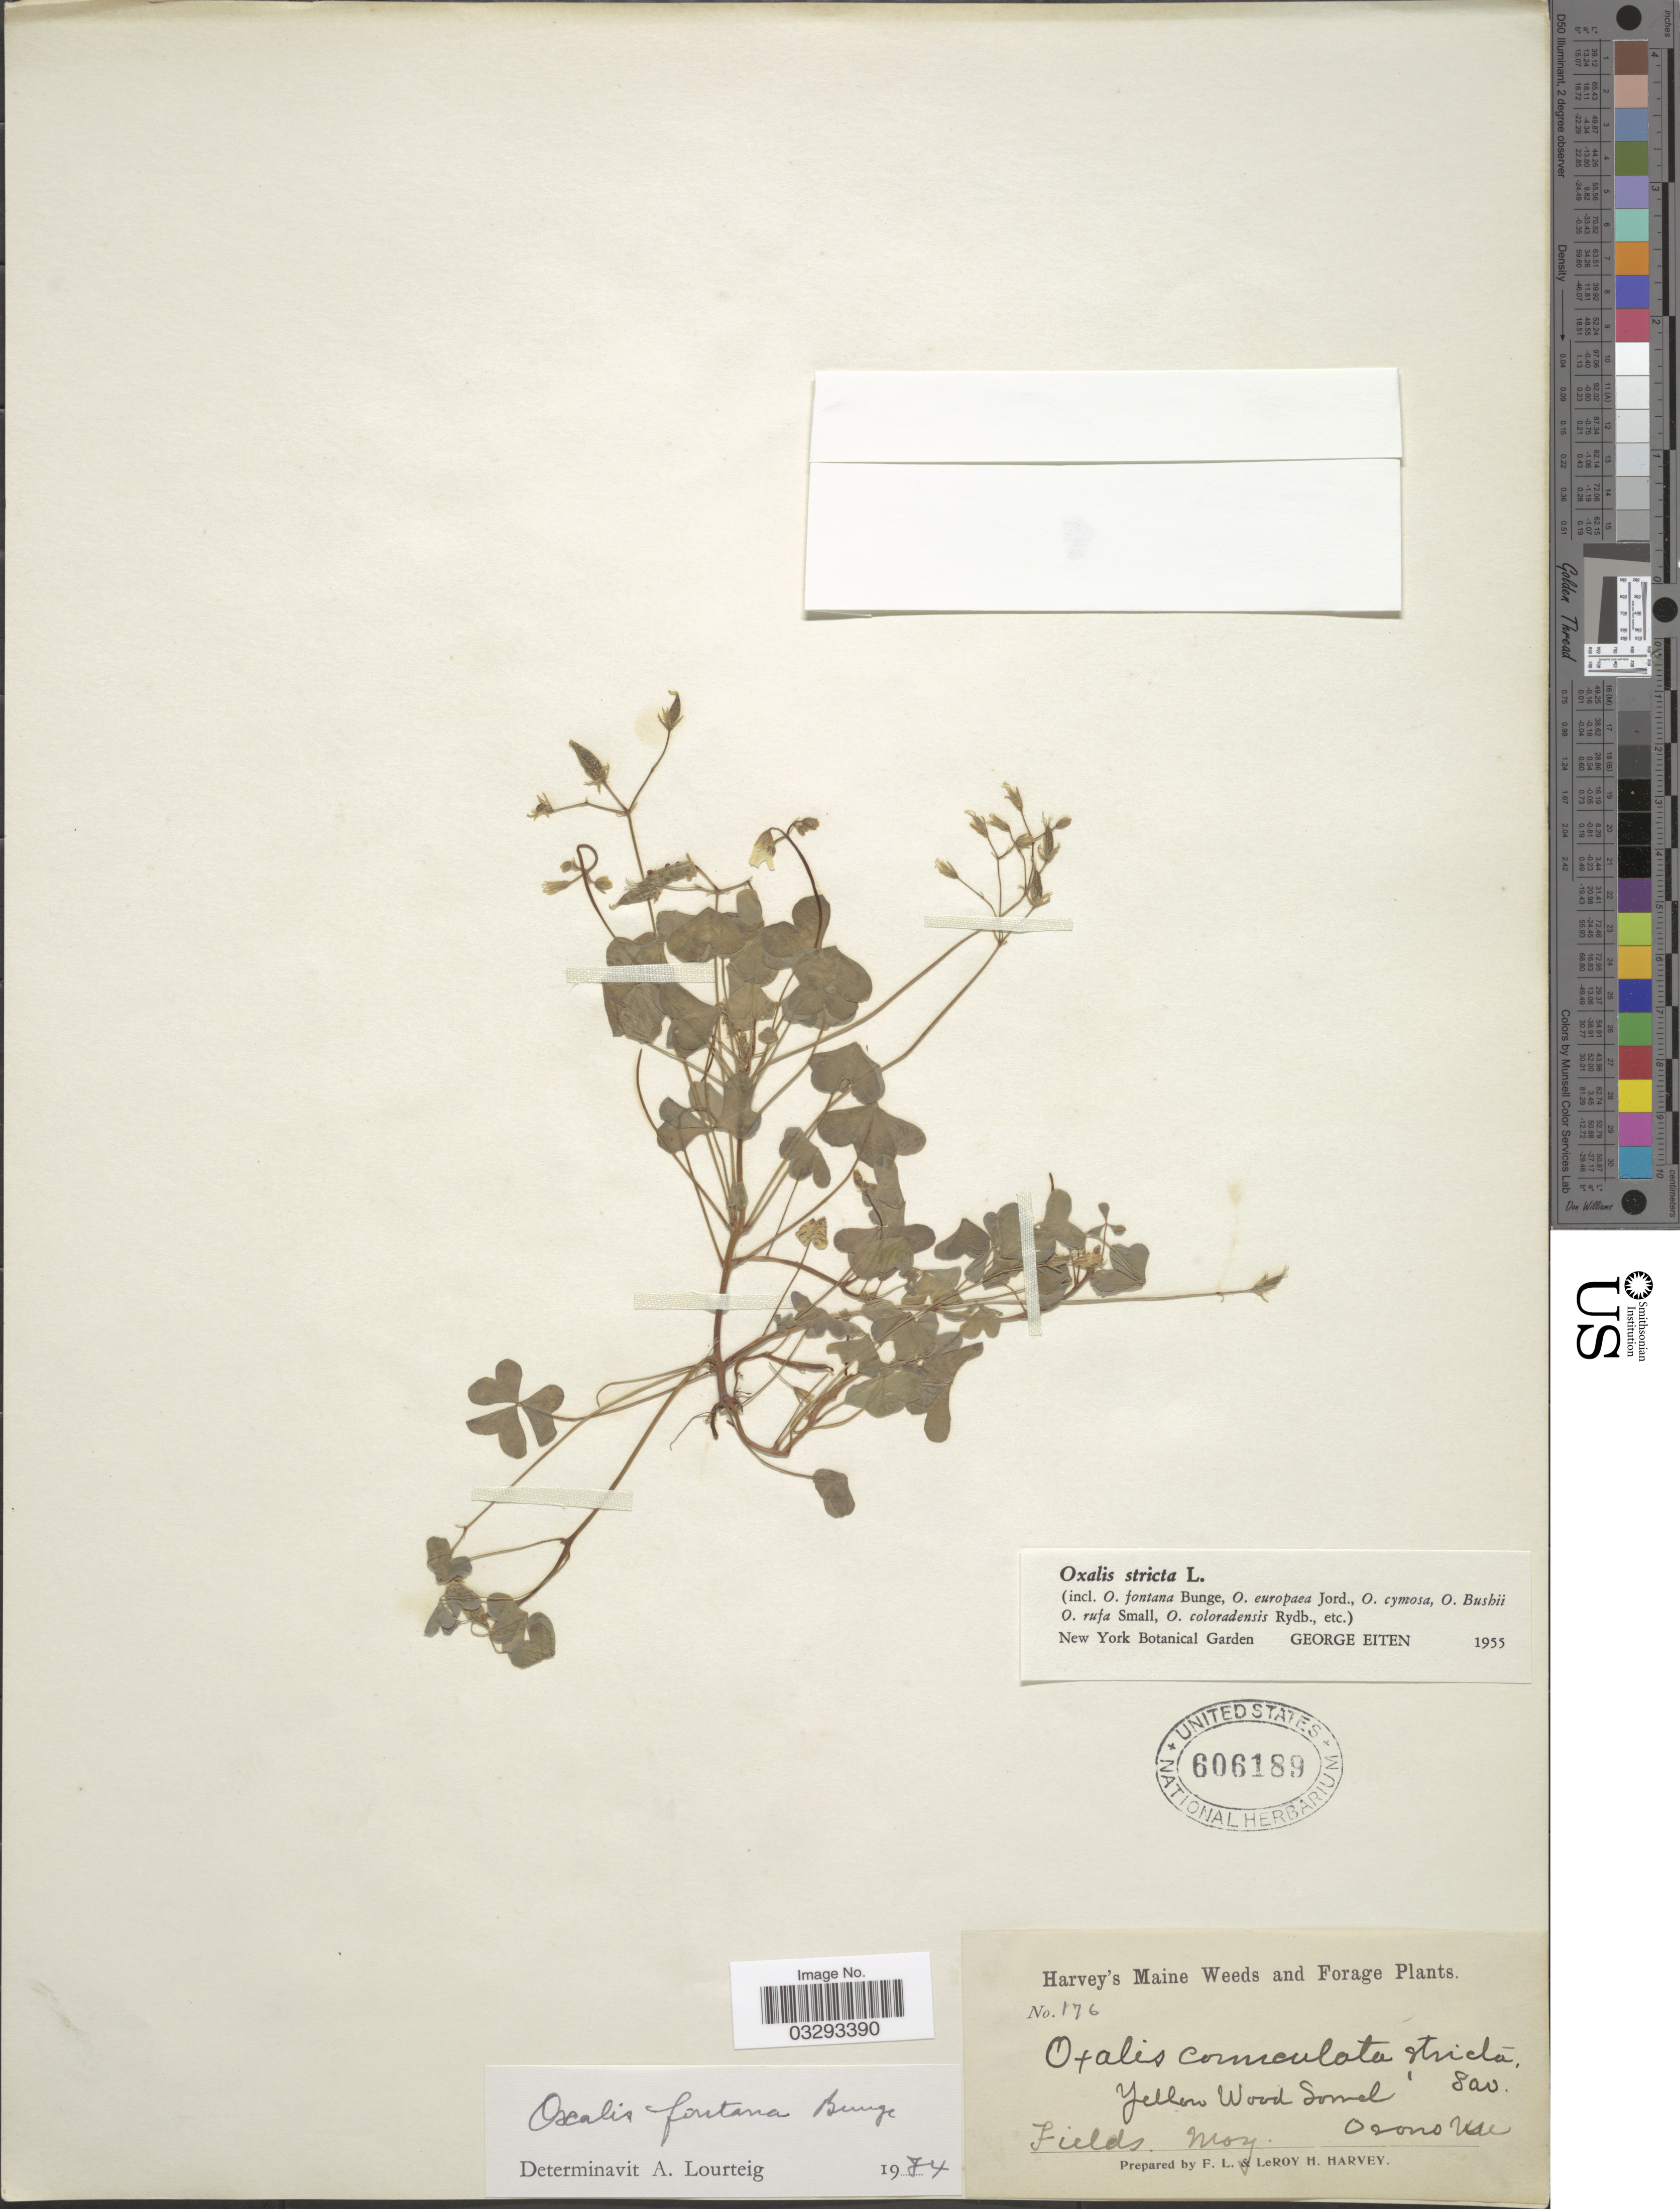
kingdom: Plantae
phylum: Tracheophyta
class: Magnoliopsida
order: Oxalidales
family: Oxalidaceae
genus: Oxalis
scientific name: Oxalis fontana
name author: Bunge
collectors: F. L. Harvey & L. H. Harvey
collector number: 176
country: United States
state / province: Maine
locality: Moy.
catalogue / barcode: US 606189